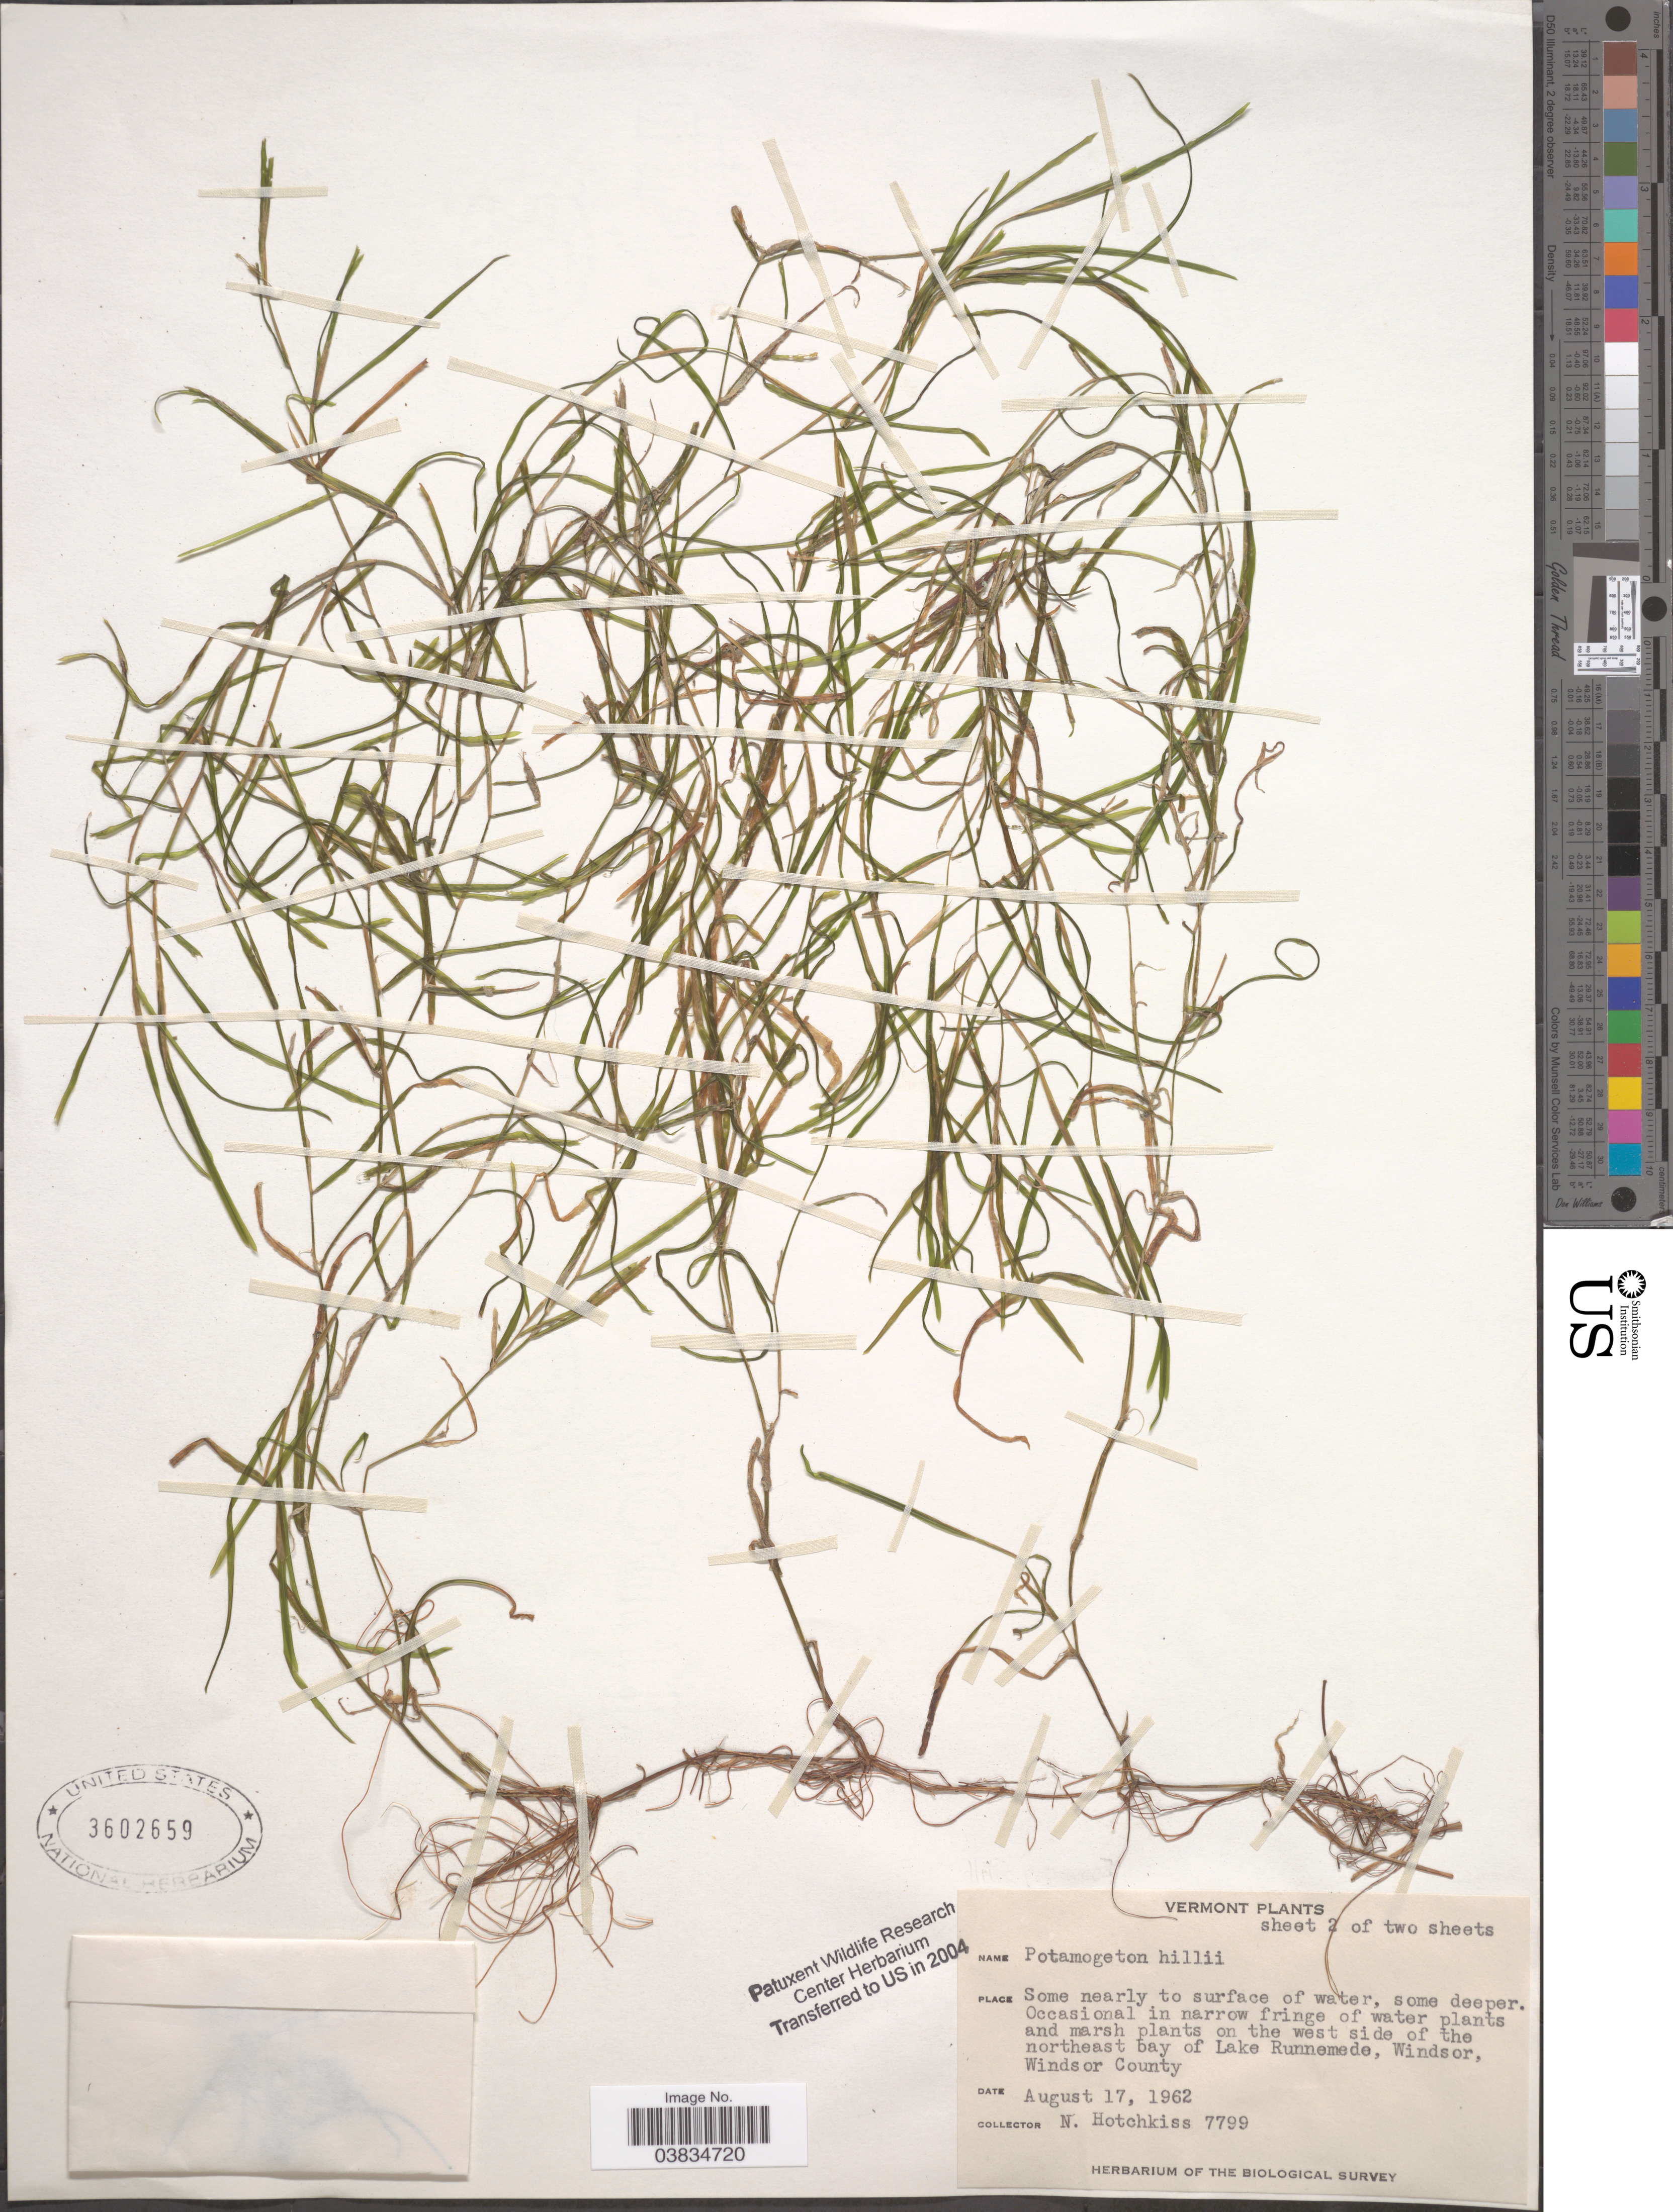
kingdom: Plantae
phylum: Tracheophyta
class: Liliopsida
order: Alismatales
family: Potamogetonaceae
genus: Potamogeton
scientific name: Potamogeton hillii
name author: Morong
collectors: N. Hotchkiss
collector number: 7799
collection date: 1962-08-17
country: United States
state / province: Vermont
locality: On the west side of the northeast bay of Lake Runnemede, Windsor, Windsor County.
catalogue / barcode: US 3602659